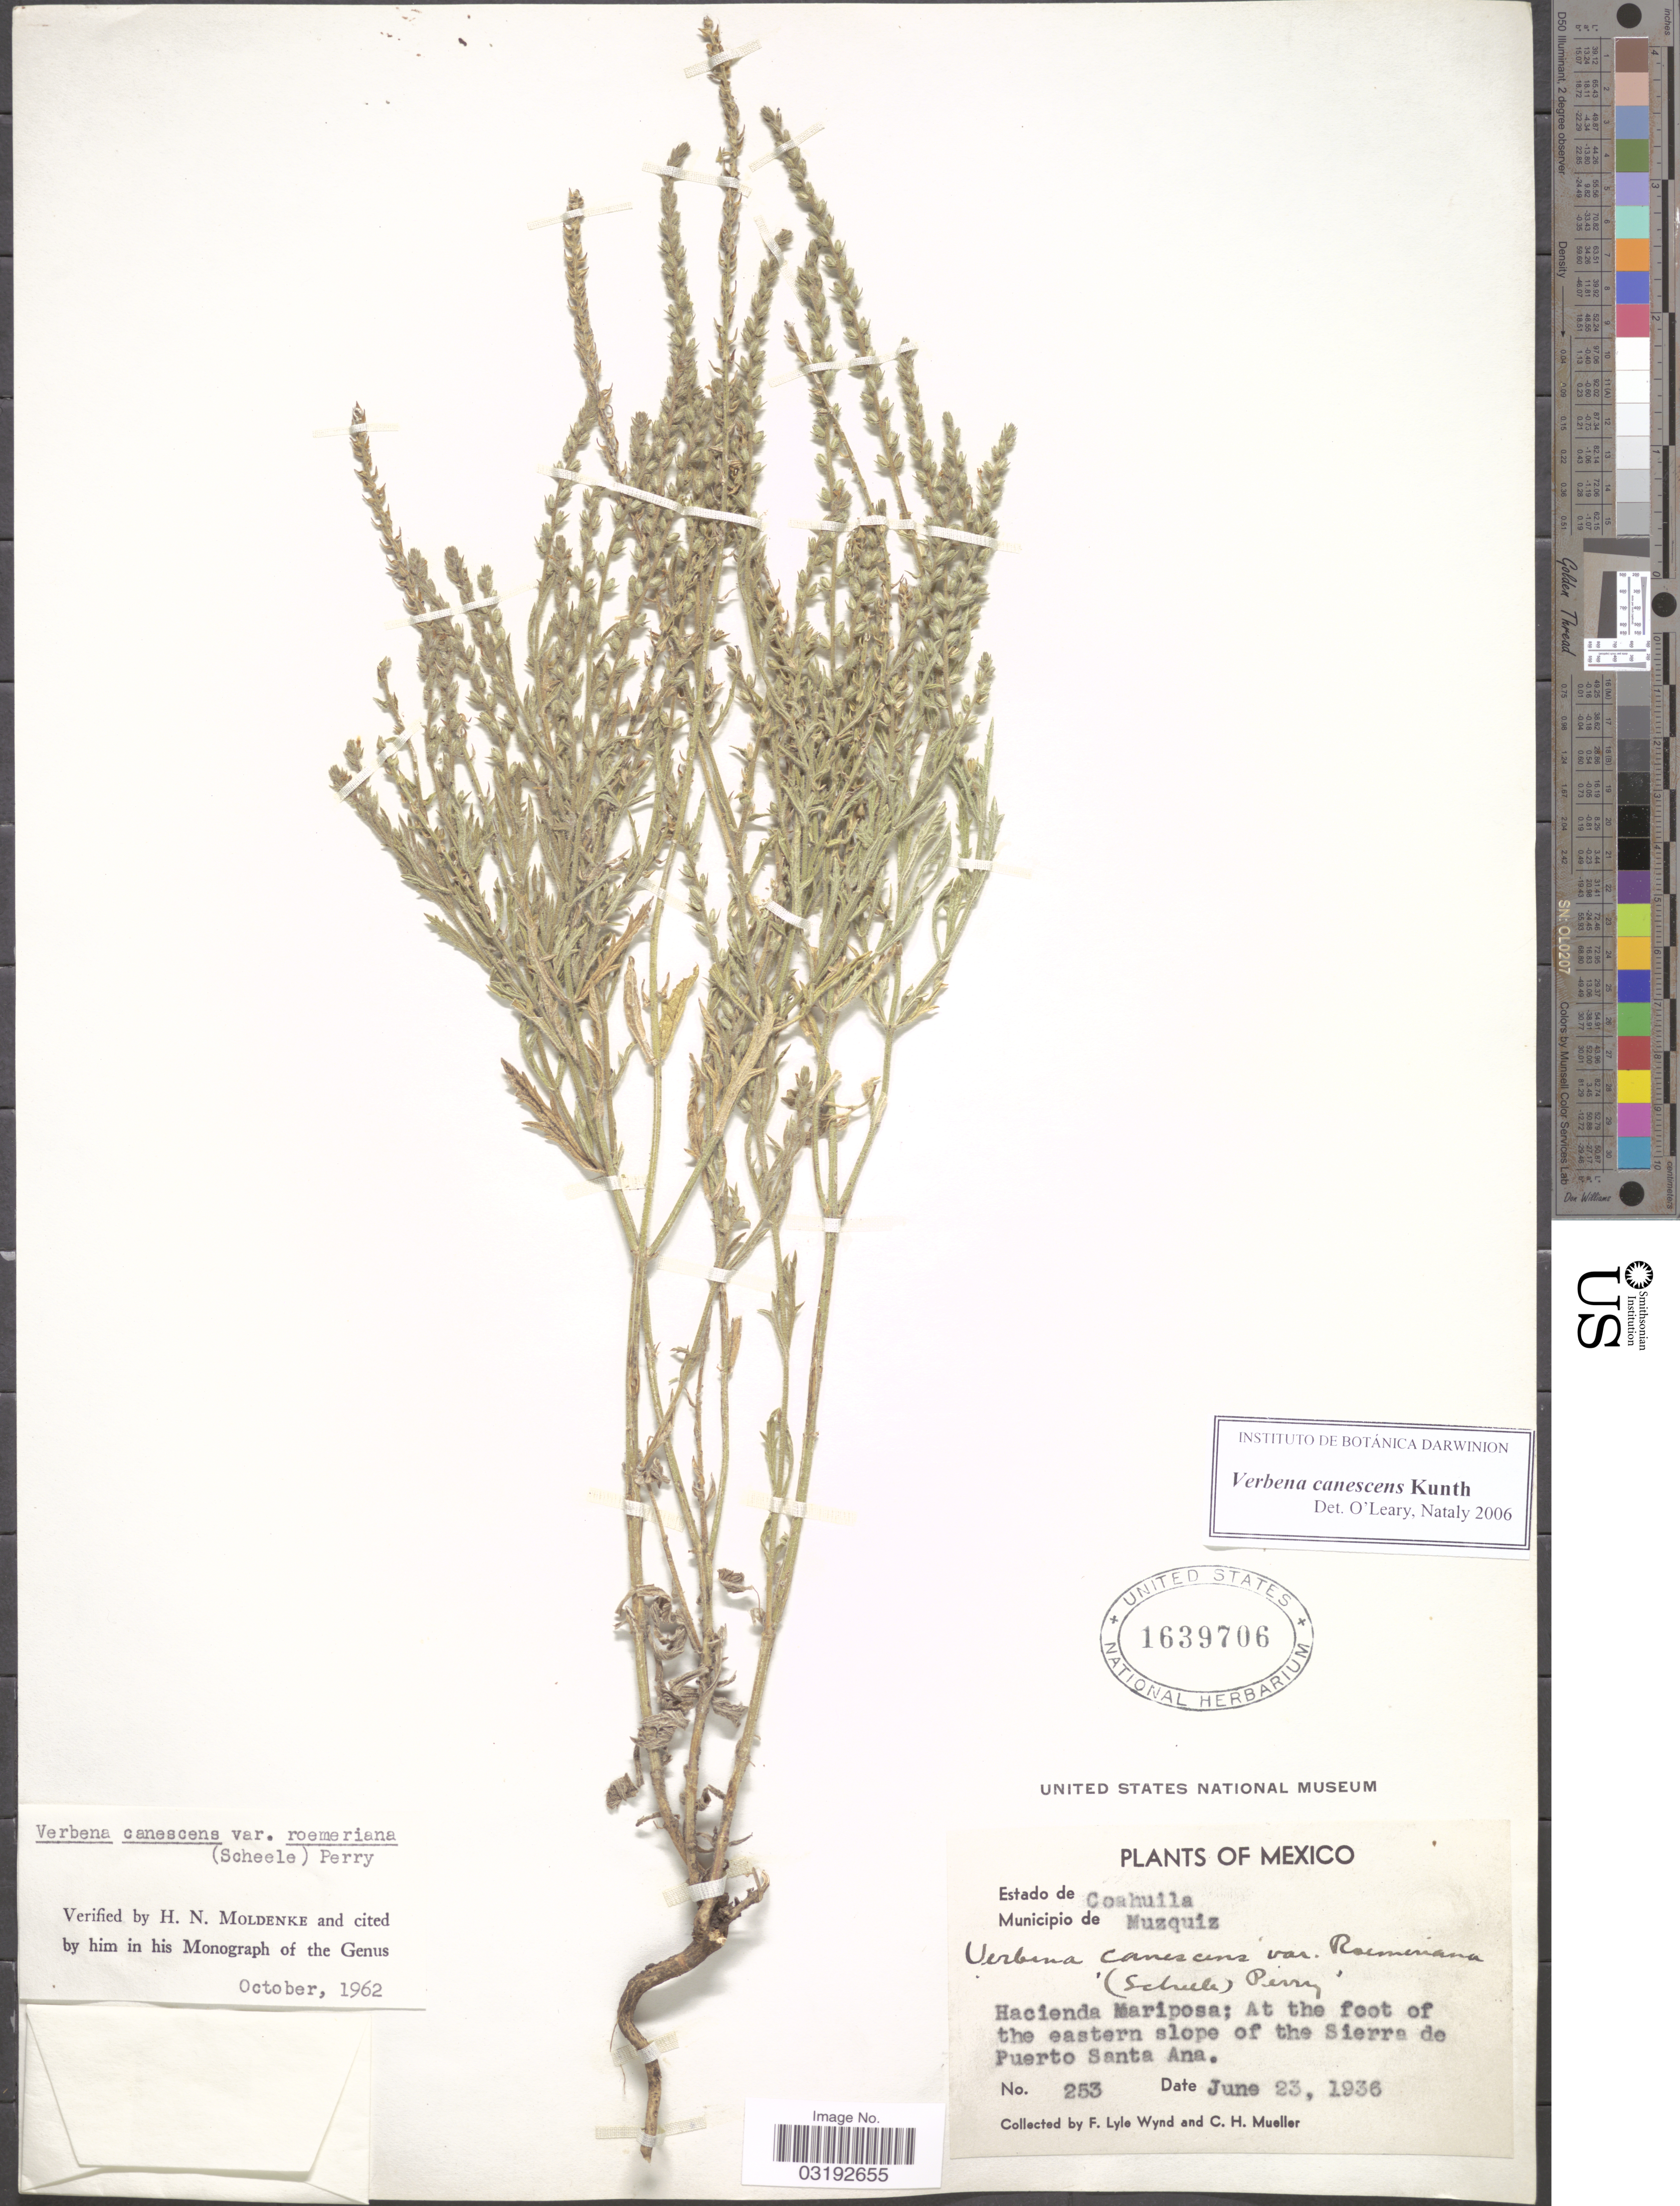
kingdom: Plantae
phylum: Tracheophyta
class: Magnoliopsida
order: Lamiales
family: Verbenaceae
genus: Verbena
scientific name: Verbena canescens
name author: Kunth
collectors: F. L. Wynd & C. H. Mueller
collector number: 253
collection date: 1936-06-23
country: Mexico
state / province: Coahuila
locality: Municipio de Muzquiz. Haciendo Mariposa; At the foot of the eastern slope of the Sierra de Puerto Santa Ana.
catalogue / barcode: US 1639706